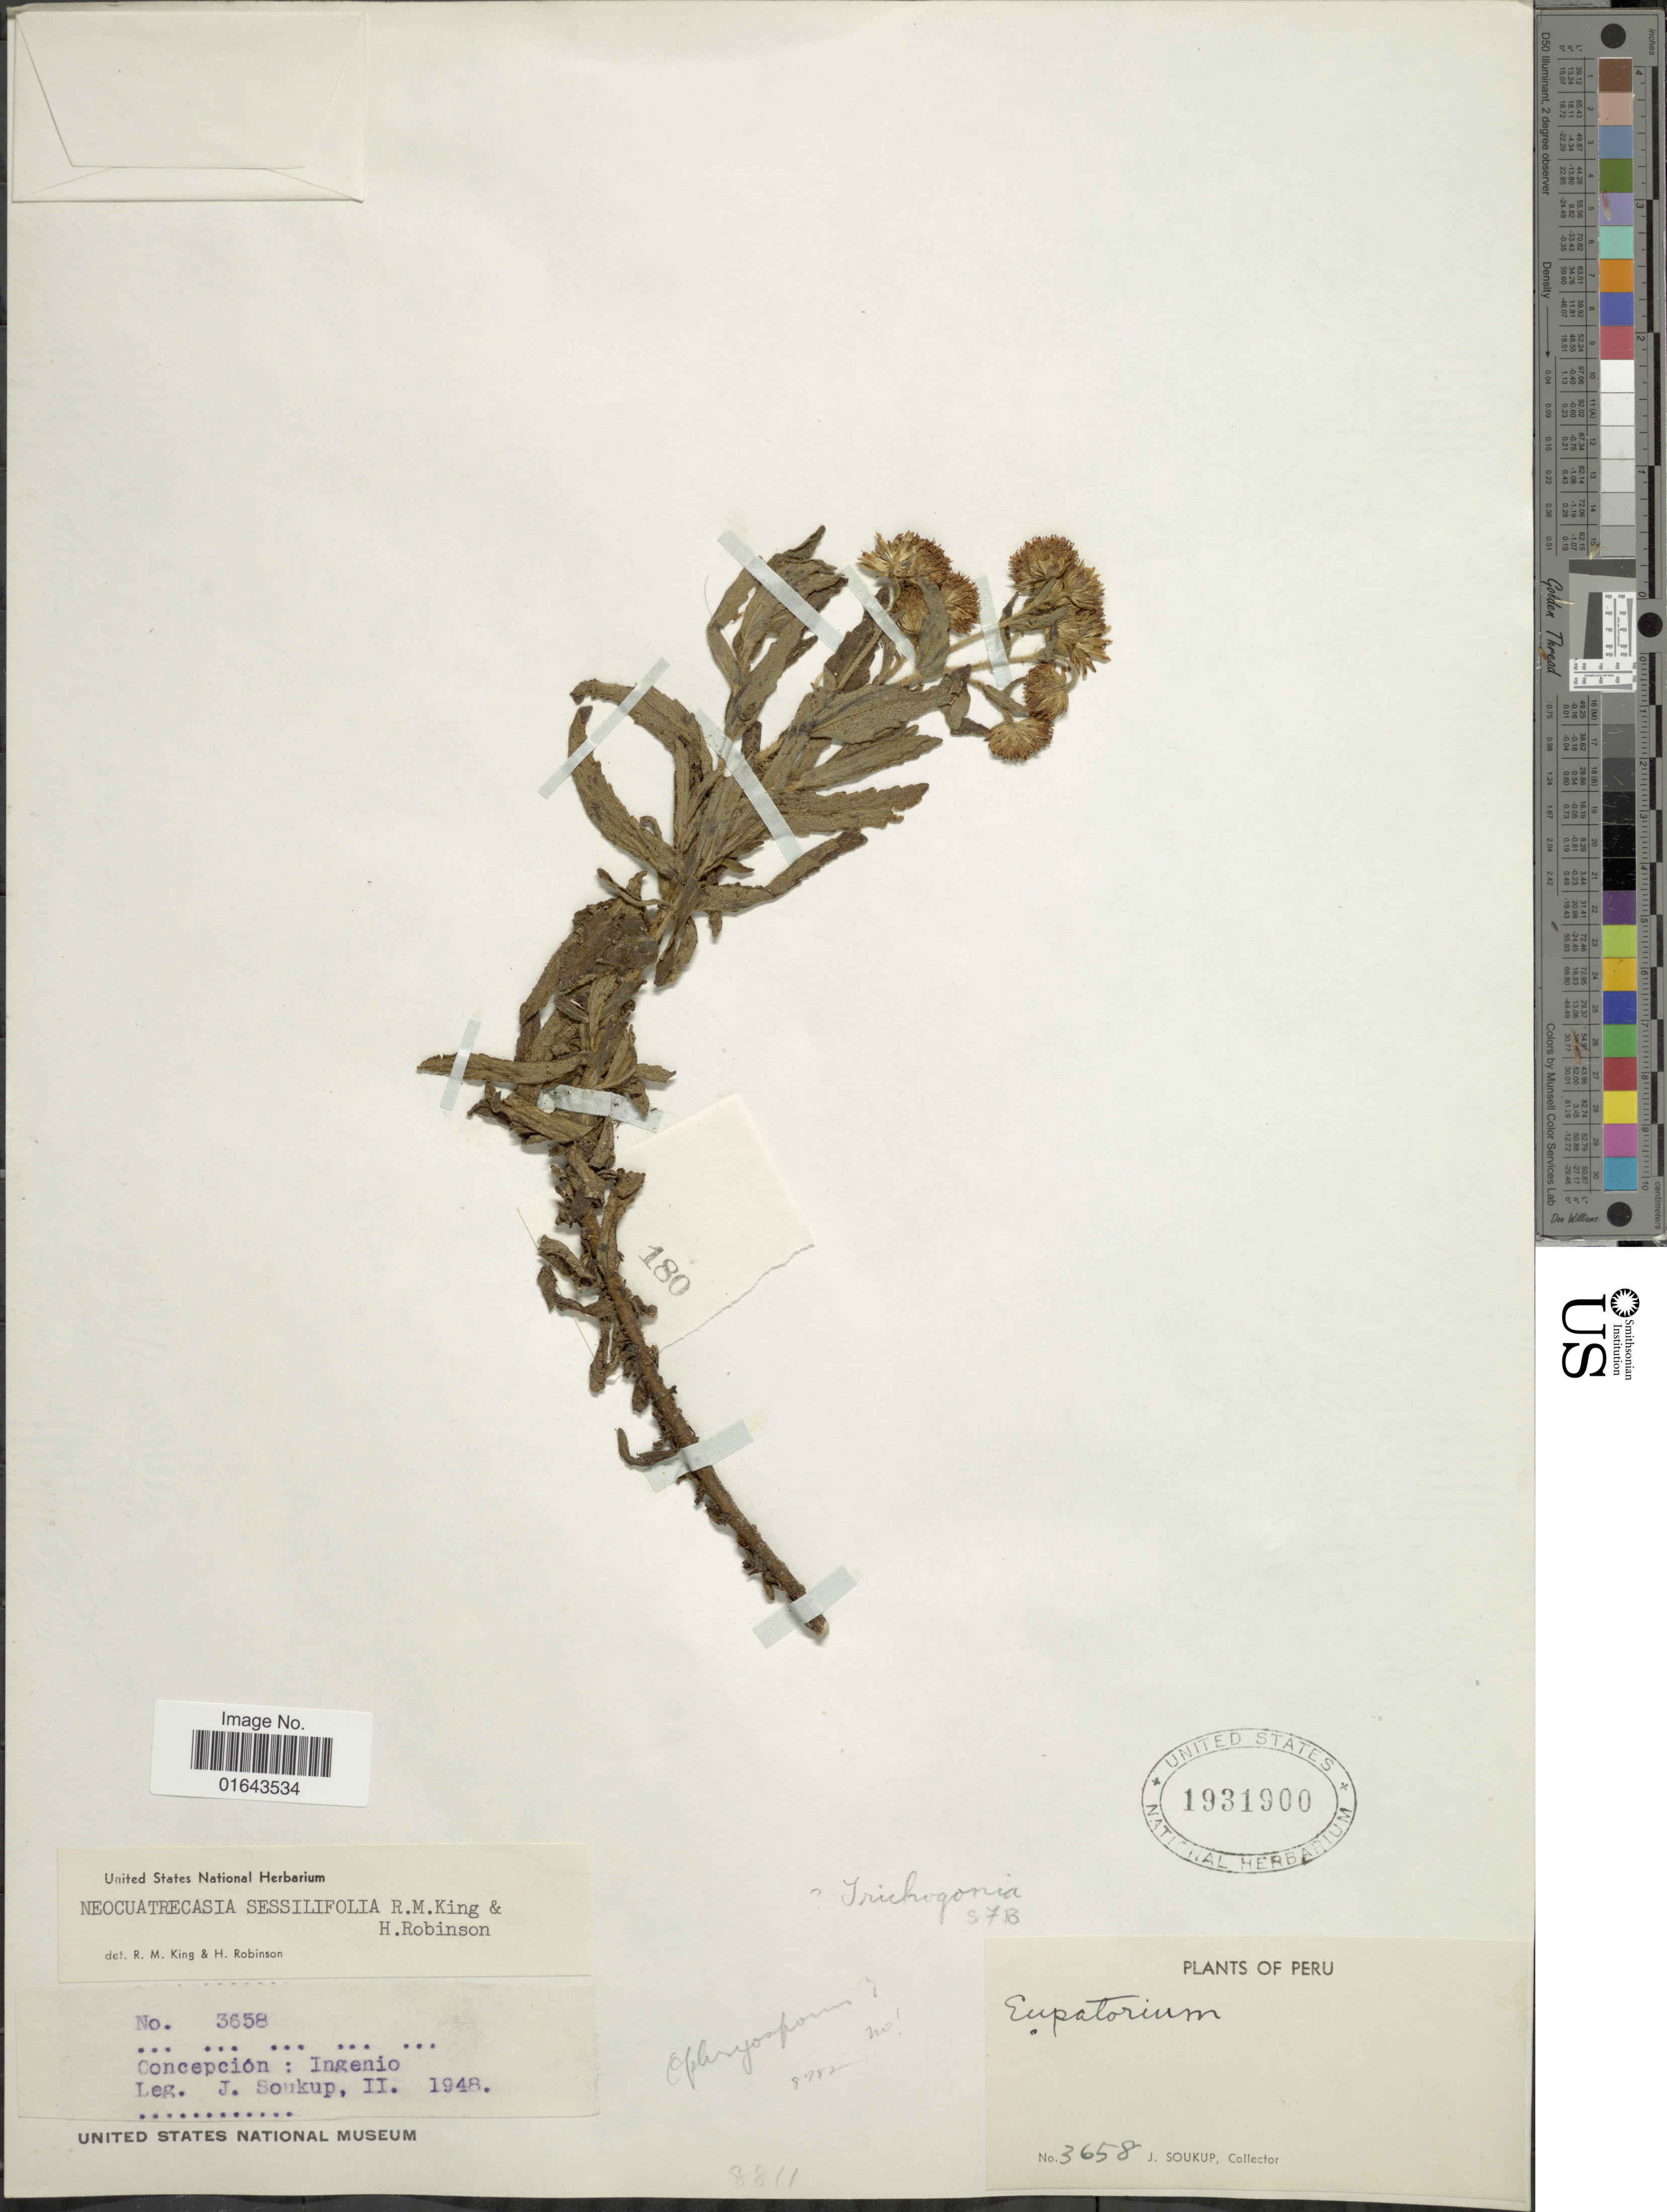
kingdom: Plantae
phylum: Tracheophyta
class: Magnoliopsida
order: Asterales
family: Asteraceae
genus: Neocuatrecasia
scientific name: Neocuatrecasia sessilifolia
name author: R.M. King & H. Rob.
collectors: J. Soukup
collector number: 3658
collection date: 1948-02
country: Peru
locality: Concepción: Ingenio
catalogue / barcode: US 1931900